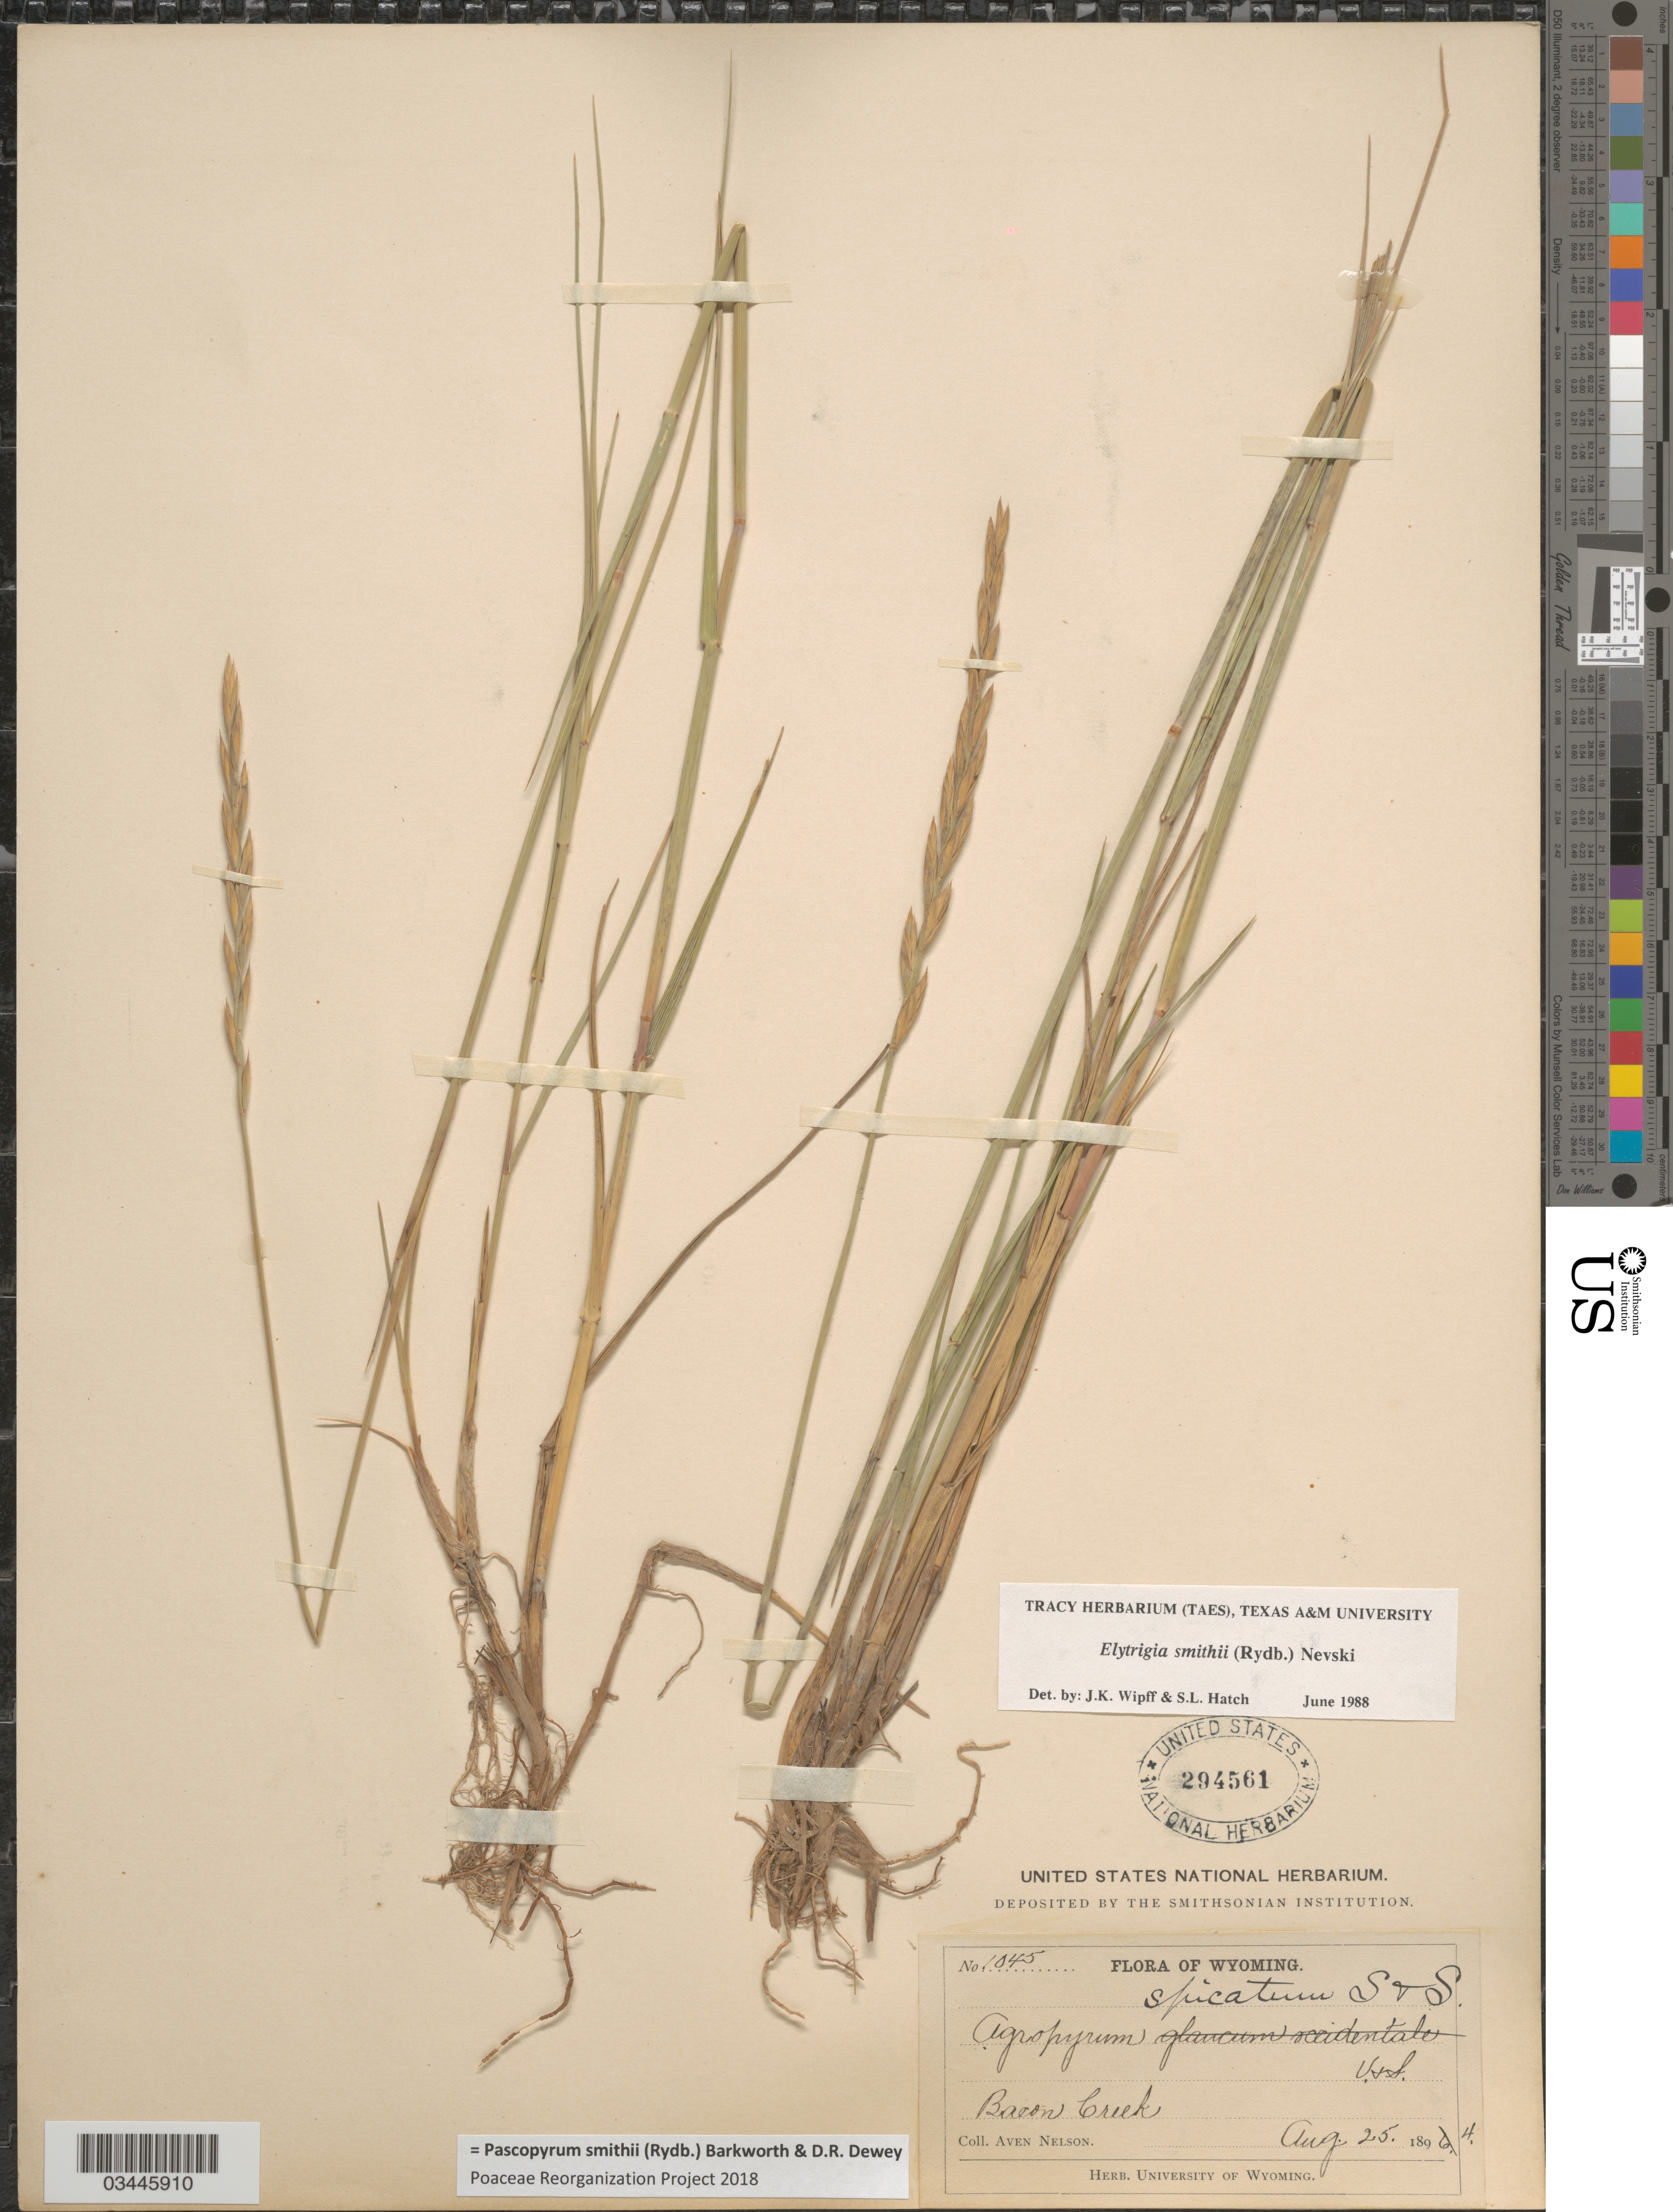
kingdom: Plantae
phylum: Tracheophyta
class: Liliopsida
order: Poales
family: Poaceae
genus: Pascopyrum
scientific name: Pascopyrum smithii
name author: (Rydb.) Barkworth & Dewey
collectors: A. Nelson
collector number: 1045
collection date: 1894-08-25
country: United States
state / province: Wyoming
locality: Bacon Creek.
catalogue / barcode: US 294561